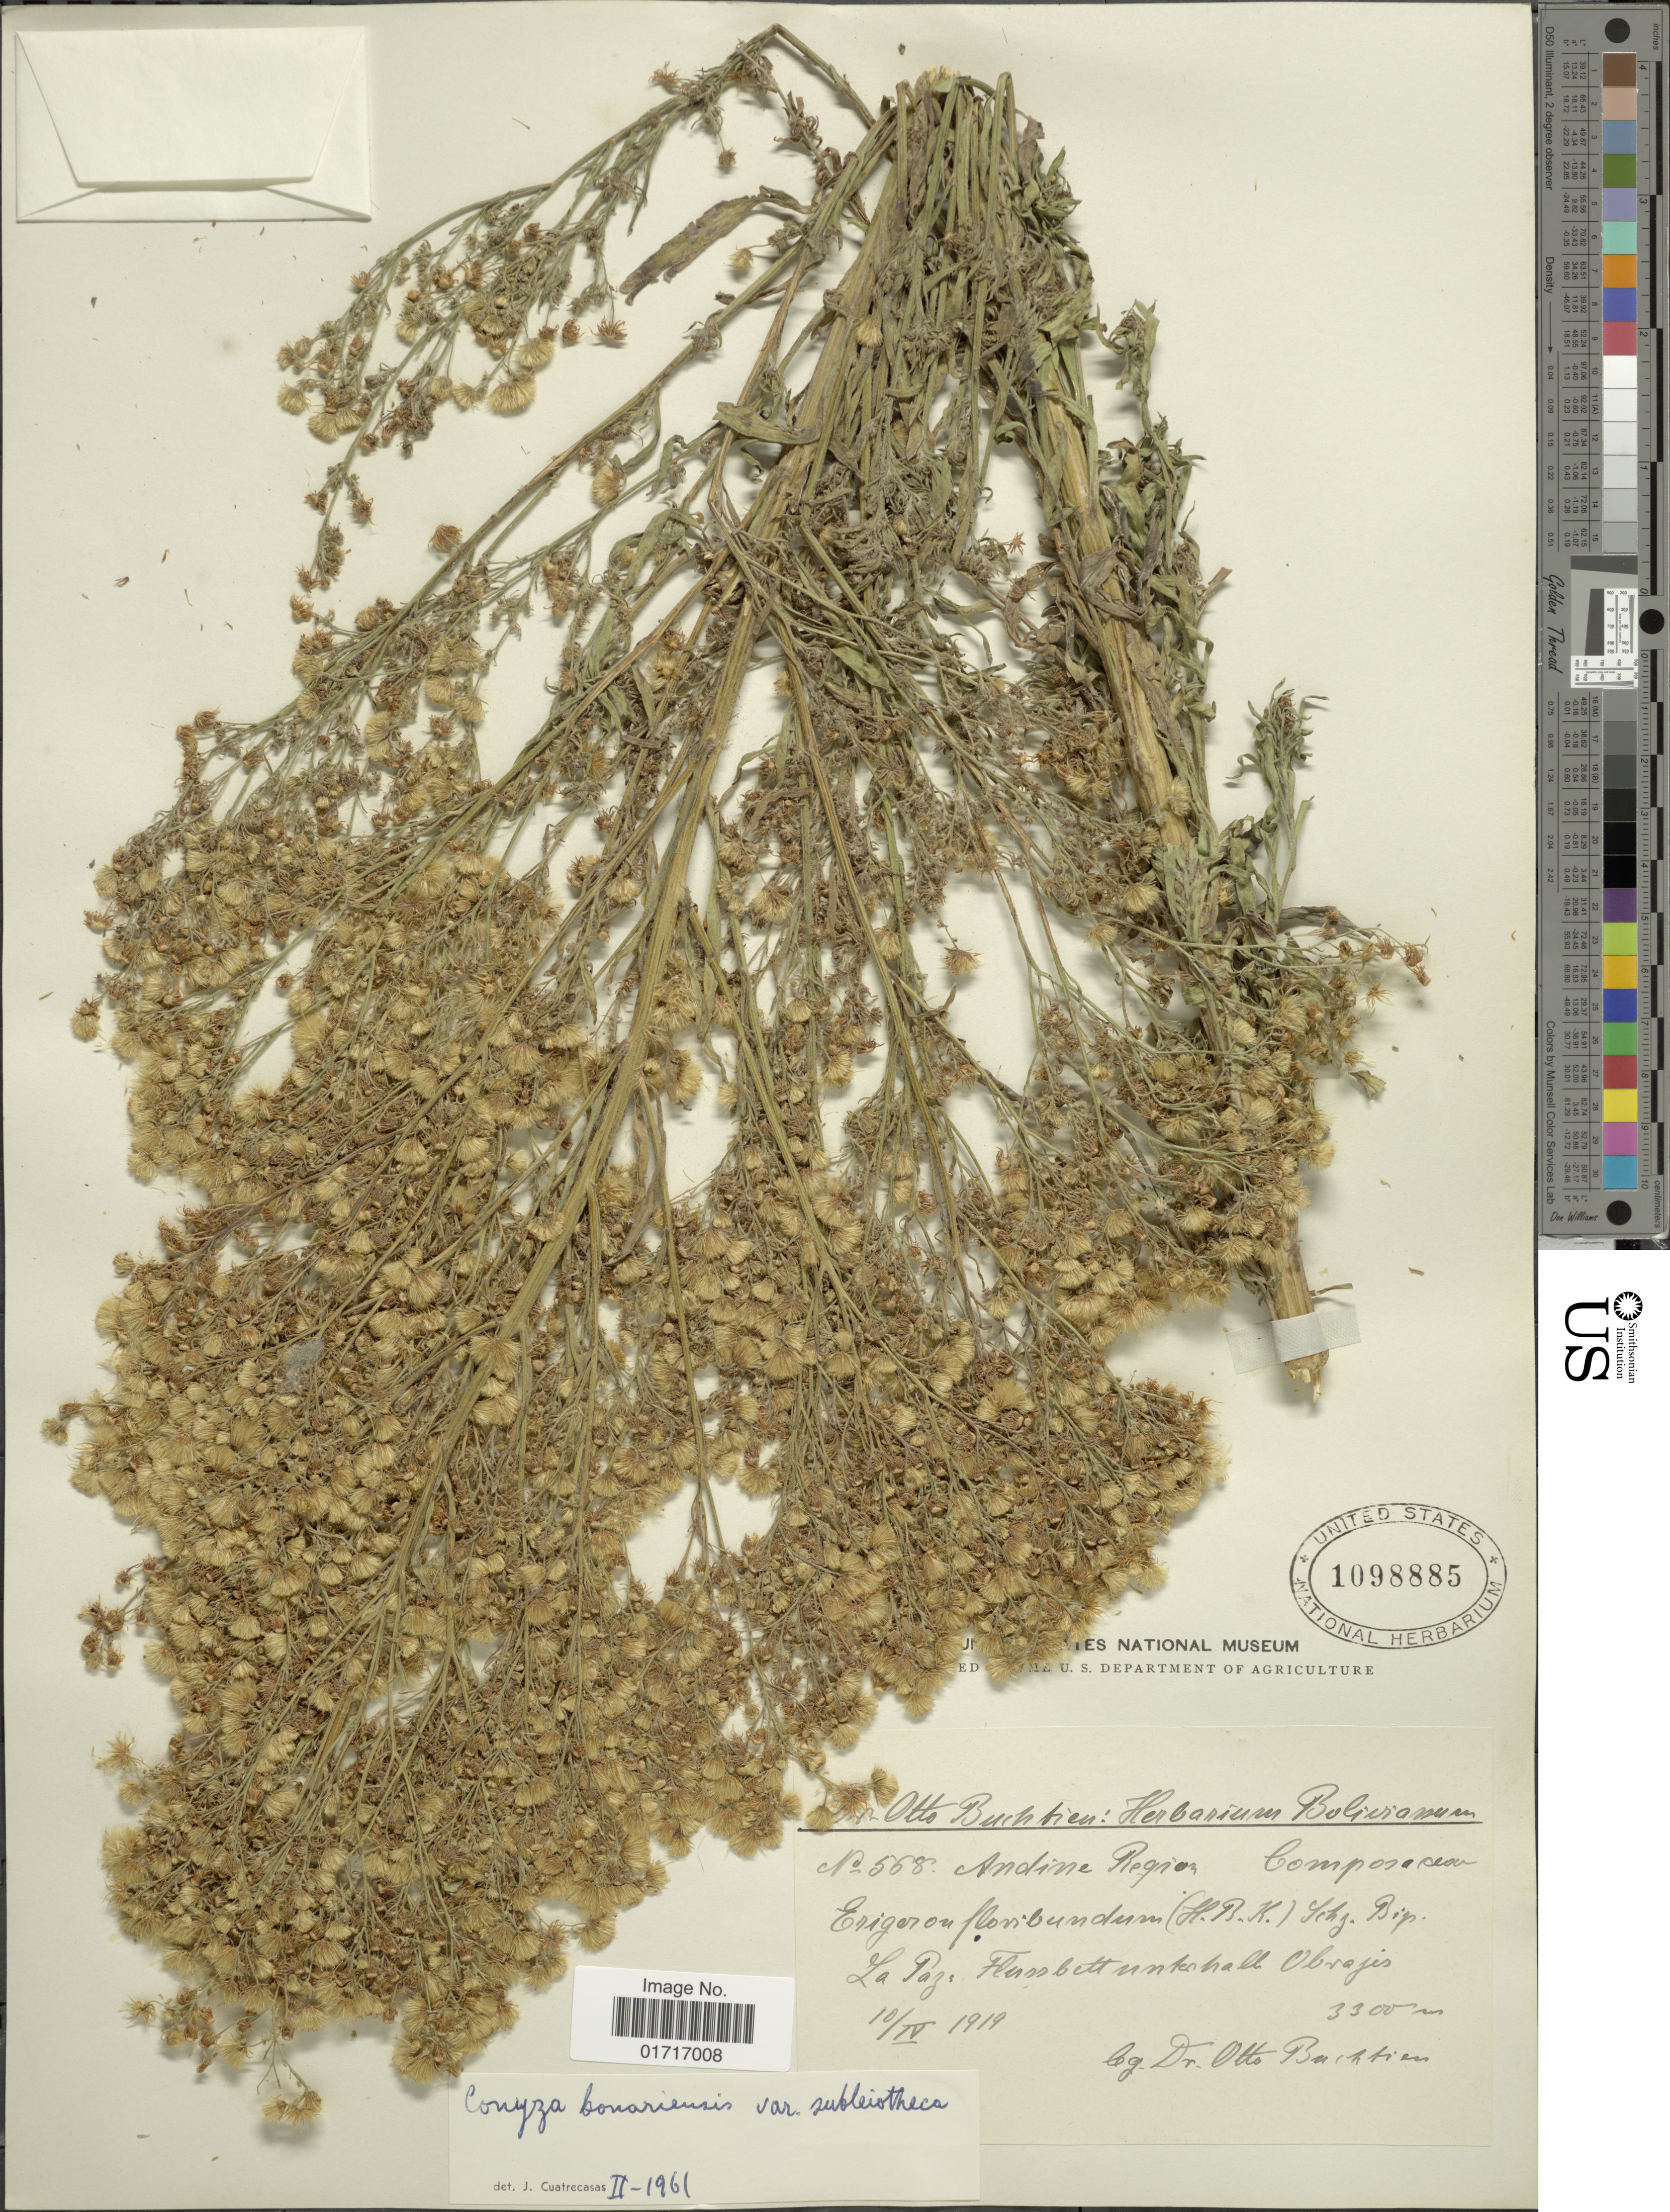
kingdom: Plantae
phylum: Tracheophyta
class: Magnoliopsida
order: Asterales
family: Asteraceae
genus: Conyza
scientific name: Conyza bonariensis var. leiotheca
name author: (S.F. Blake) Cuatrec.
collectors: O. Buchtien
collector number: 568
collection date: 1919-04-10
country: Bolivia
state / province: La Paz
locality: La Paz. Flussbett unterhall Obrajes.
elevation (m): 3300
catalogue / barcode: US 1098885